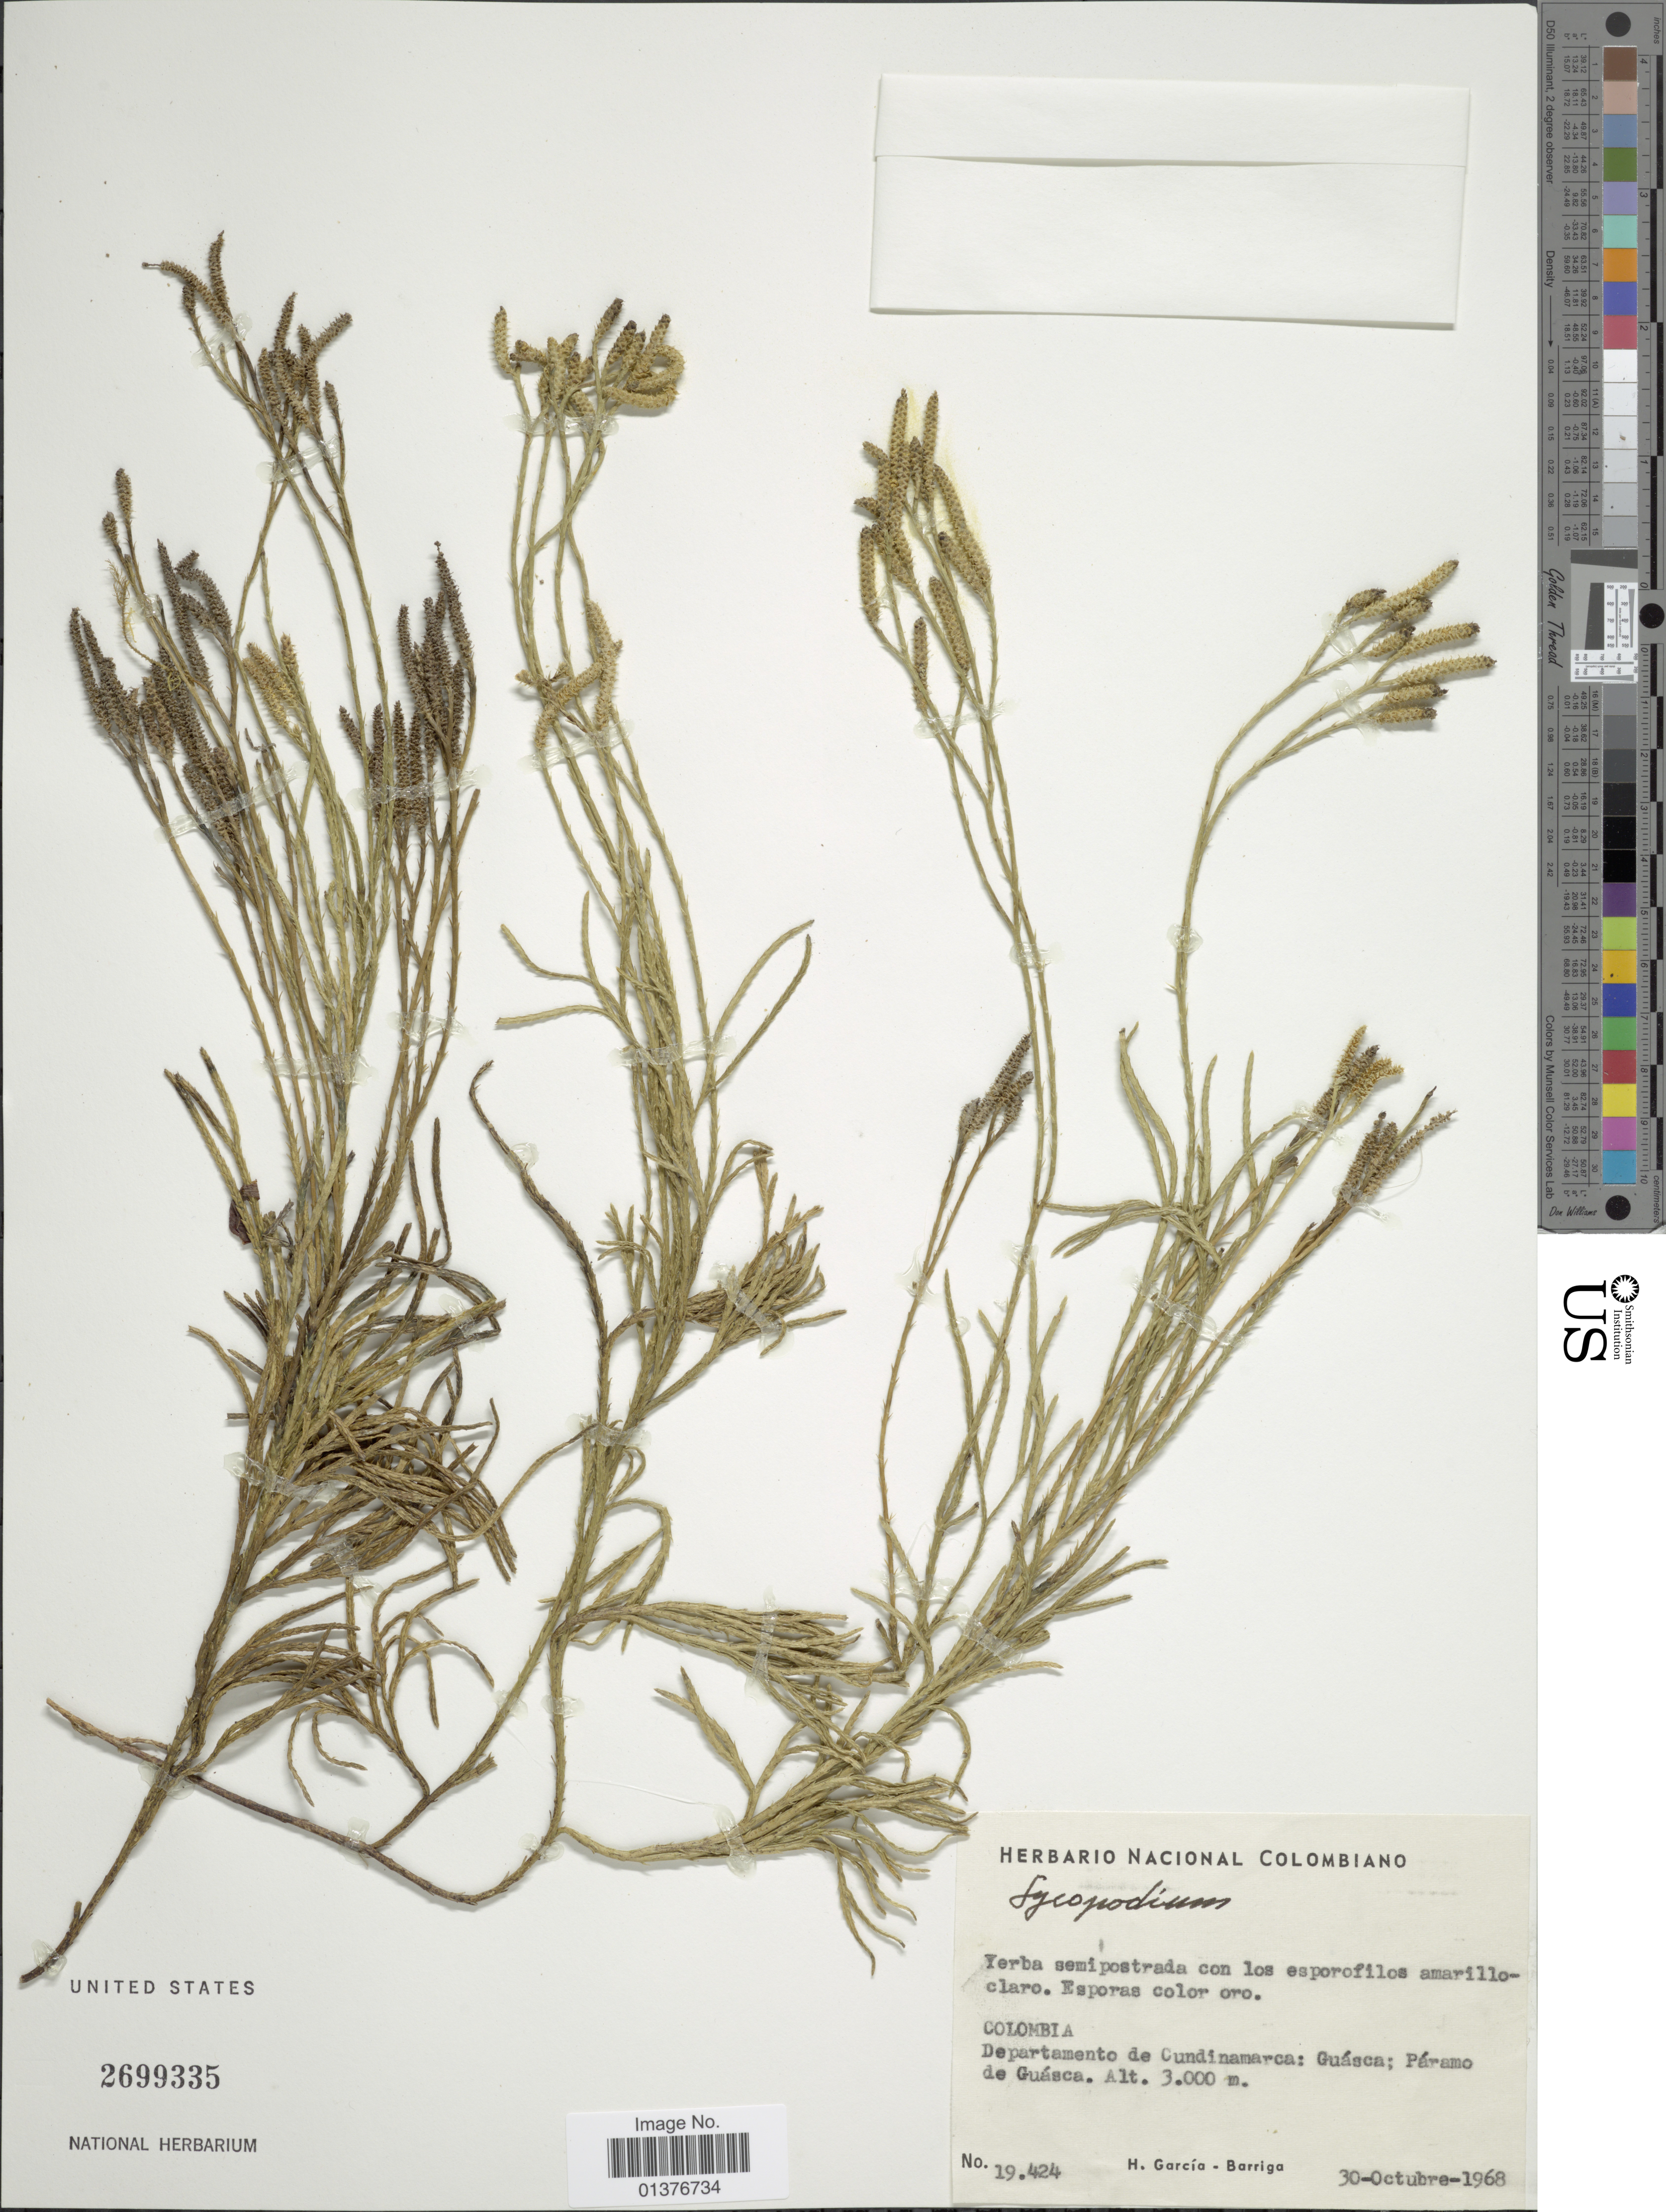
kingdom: Plantae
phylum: Tracheophyta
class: Lycopodiopsida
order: Lycopodiales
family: Lycopodiaceae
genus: Diphasiastrum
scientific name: Diphasiastrum thyoides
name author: (Humb. & Bonpl. ex Willd.) Holub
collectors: H. García Barriga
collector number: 19424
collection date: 1968-10-30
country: Colombia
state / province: Cundinamarca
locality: Guasca; Páramo de Guásca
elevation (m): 3000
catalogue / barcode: US 2699335